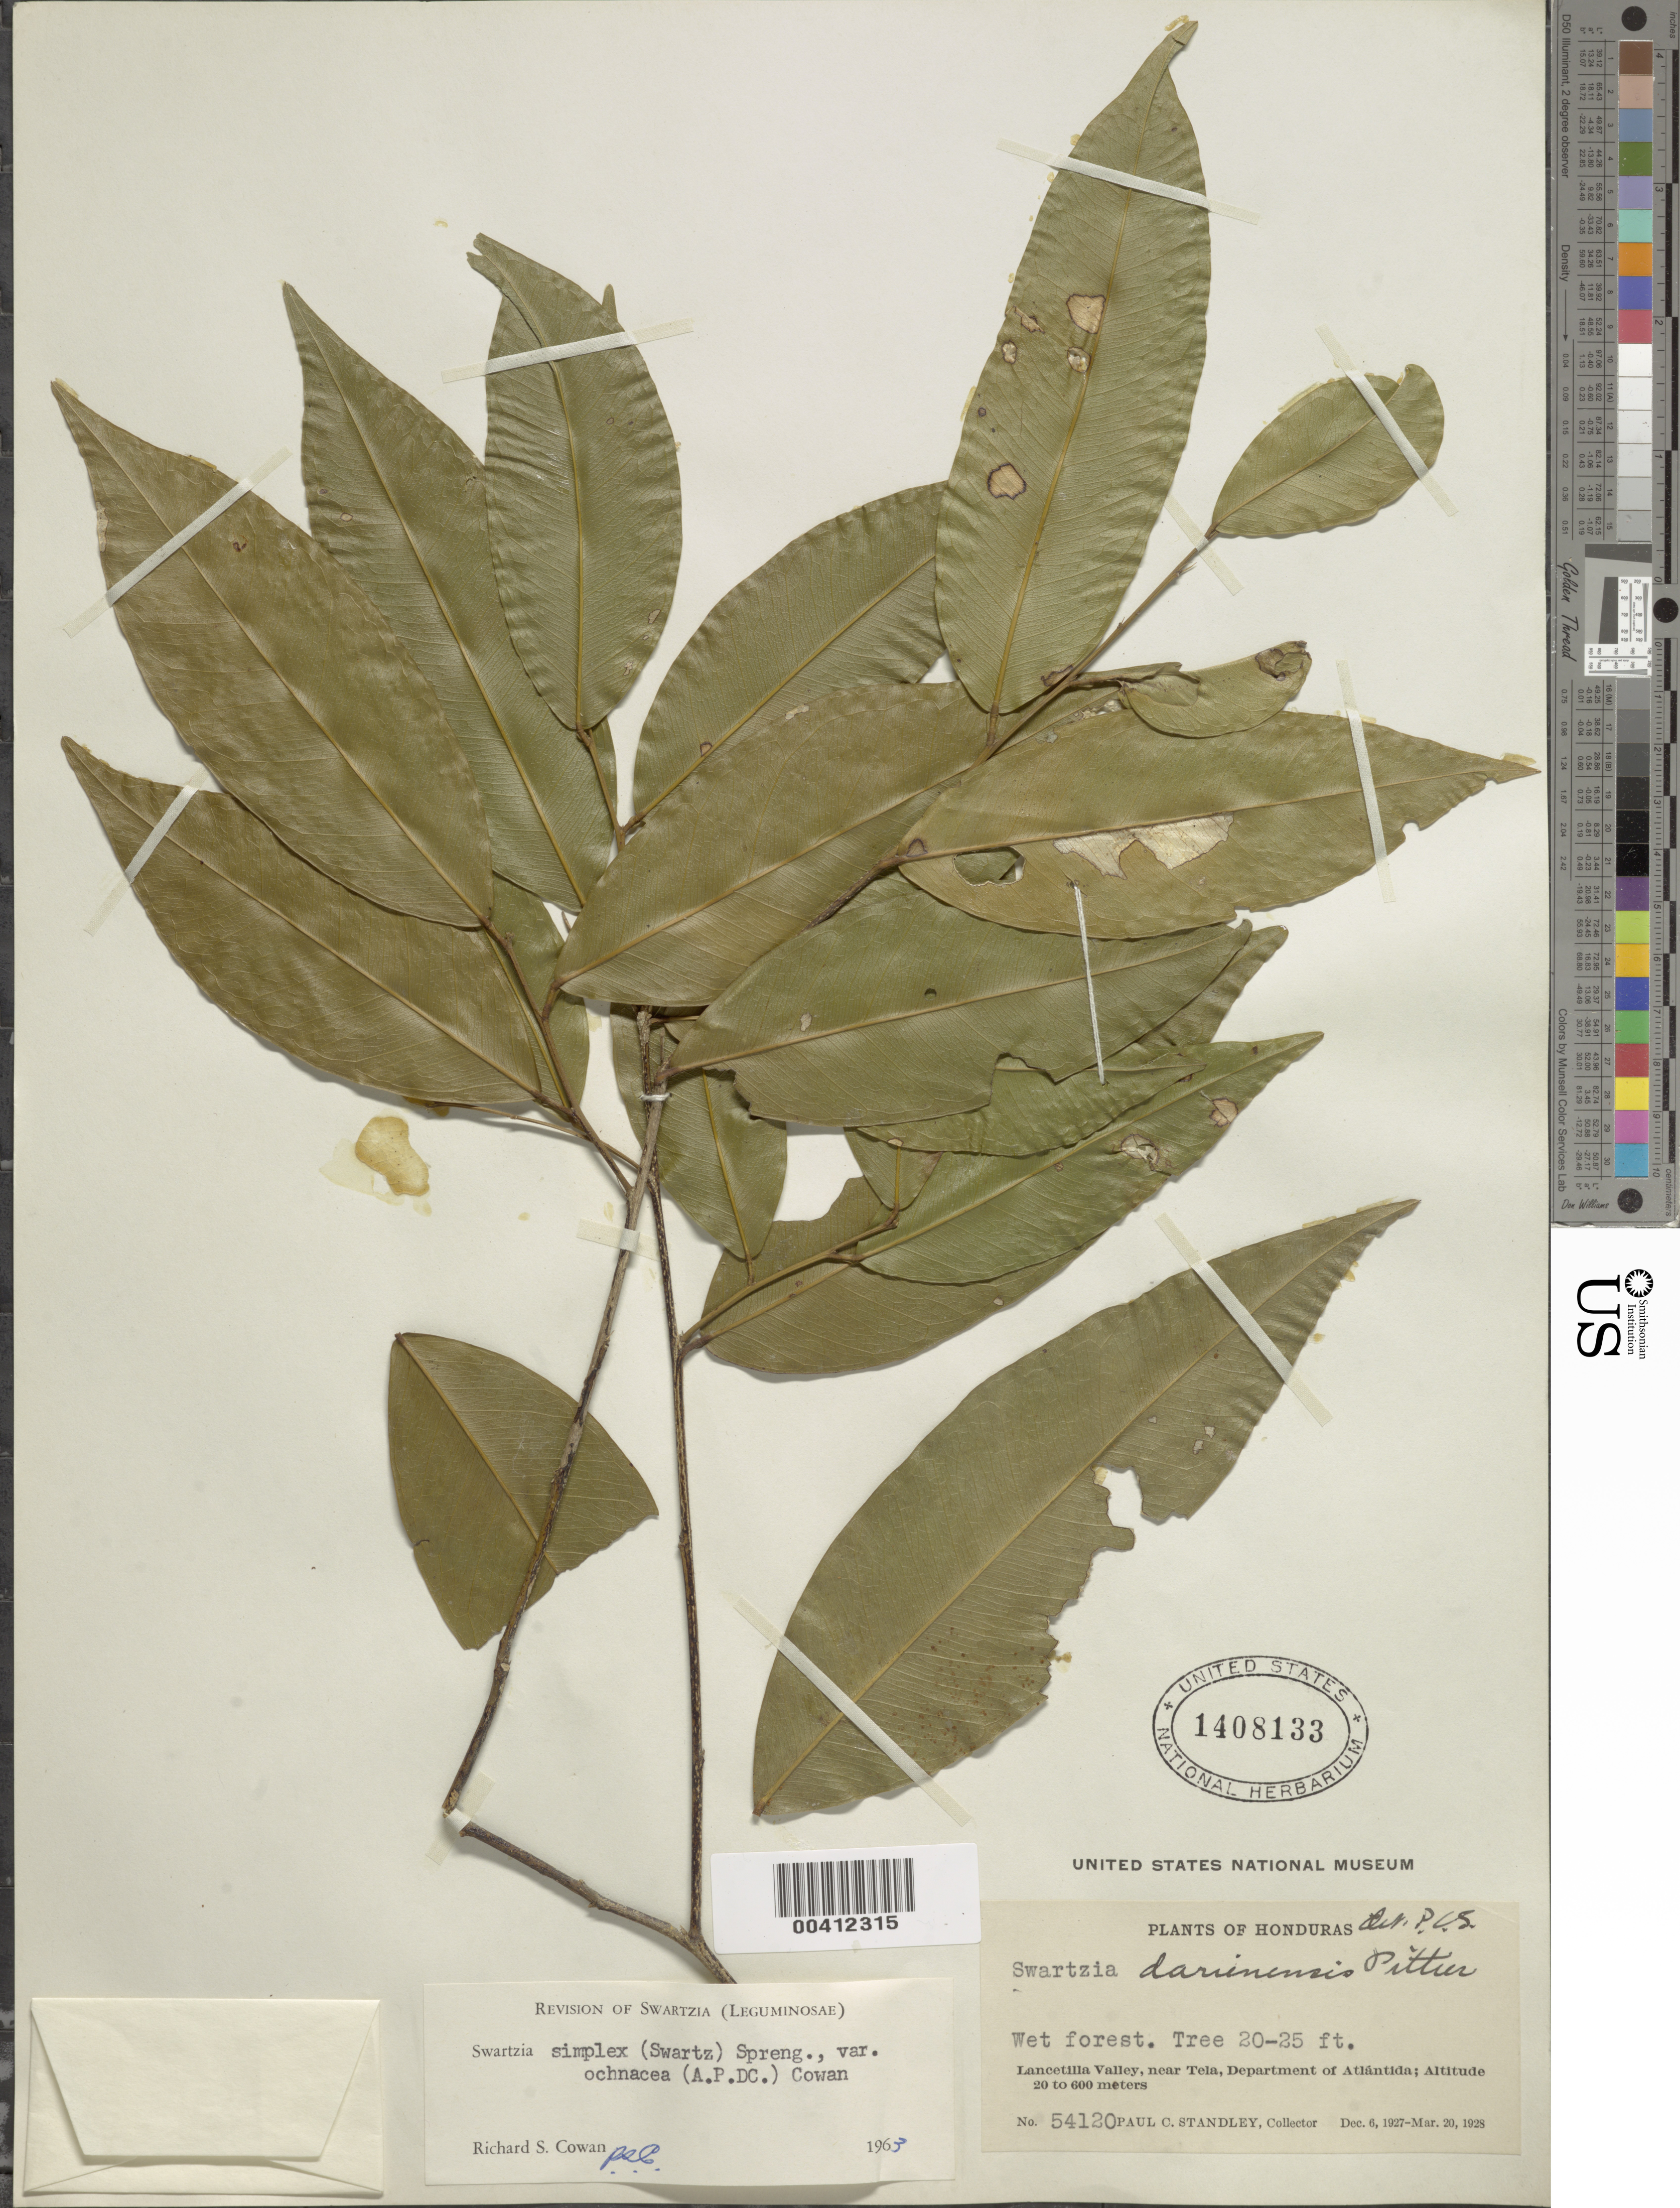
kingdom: Plantae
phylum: Tracheophyta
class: Magnoliopsida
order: Fabales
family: Fabaceae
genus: Swartzia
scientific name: Swartzia simplex var. ochnacea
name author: (DC.) R.S. Cowan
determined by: Cowan, R. S.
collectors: P. C. Standley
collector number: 54120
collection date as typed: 06 Dec 1927 to 20 Mar 1928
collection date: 1927-12-06/1928-03-20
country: Honduras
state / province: Atlántida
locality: Lancetilla Valley, near Tela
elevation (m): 6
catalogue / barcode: US 1408133